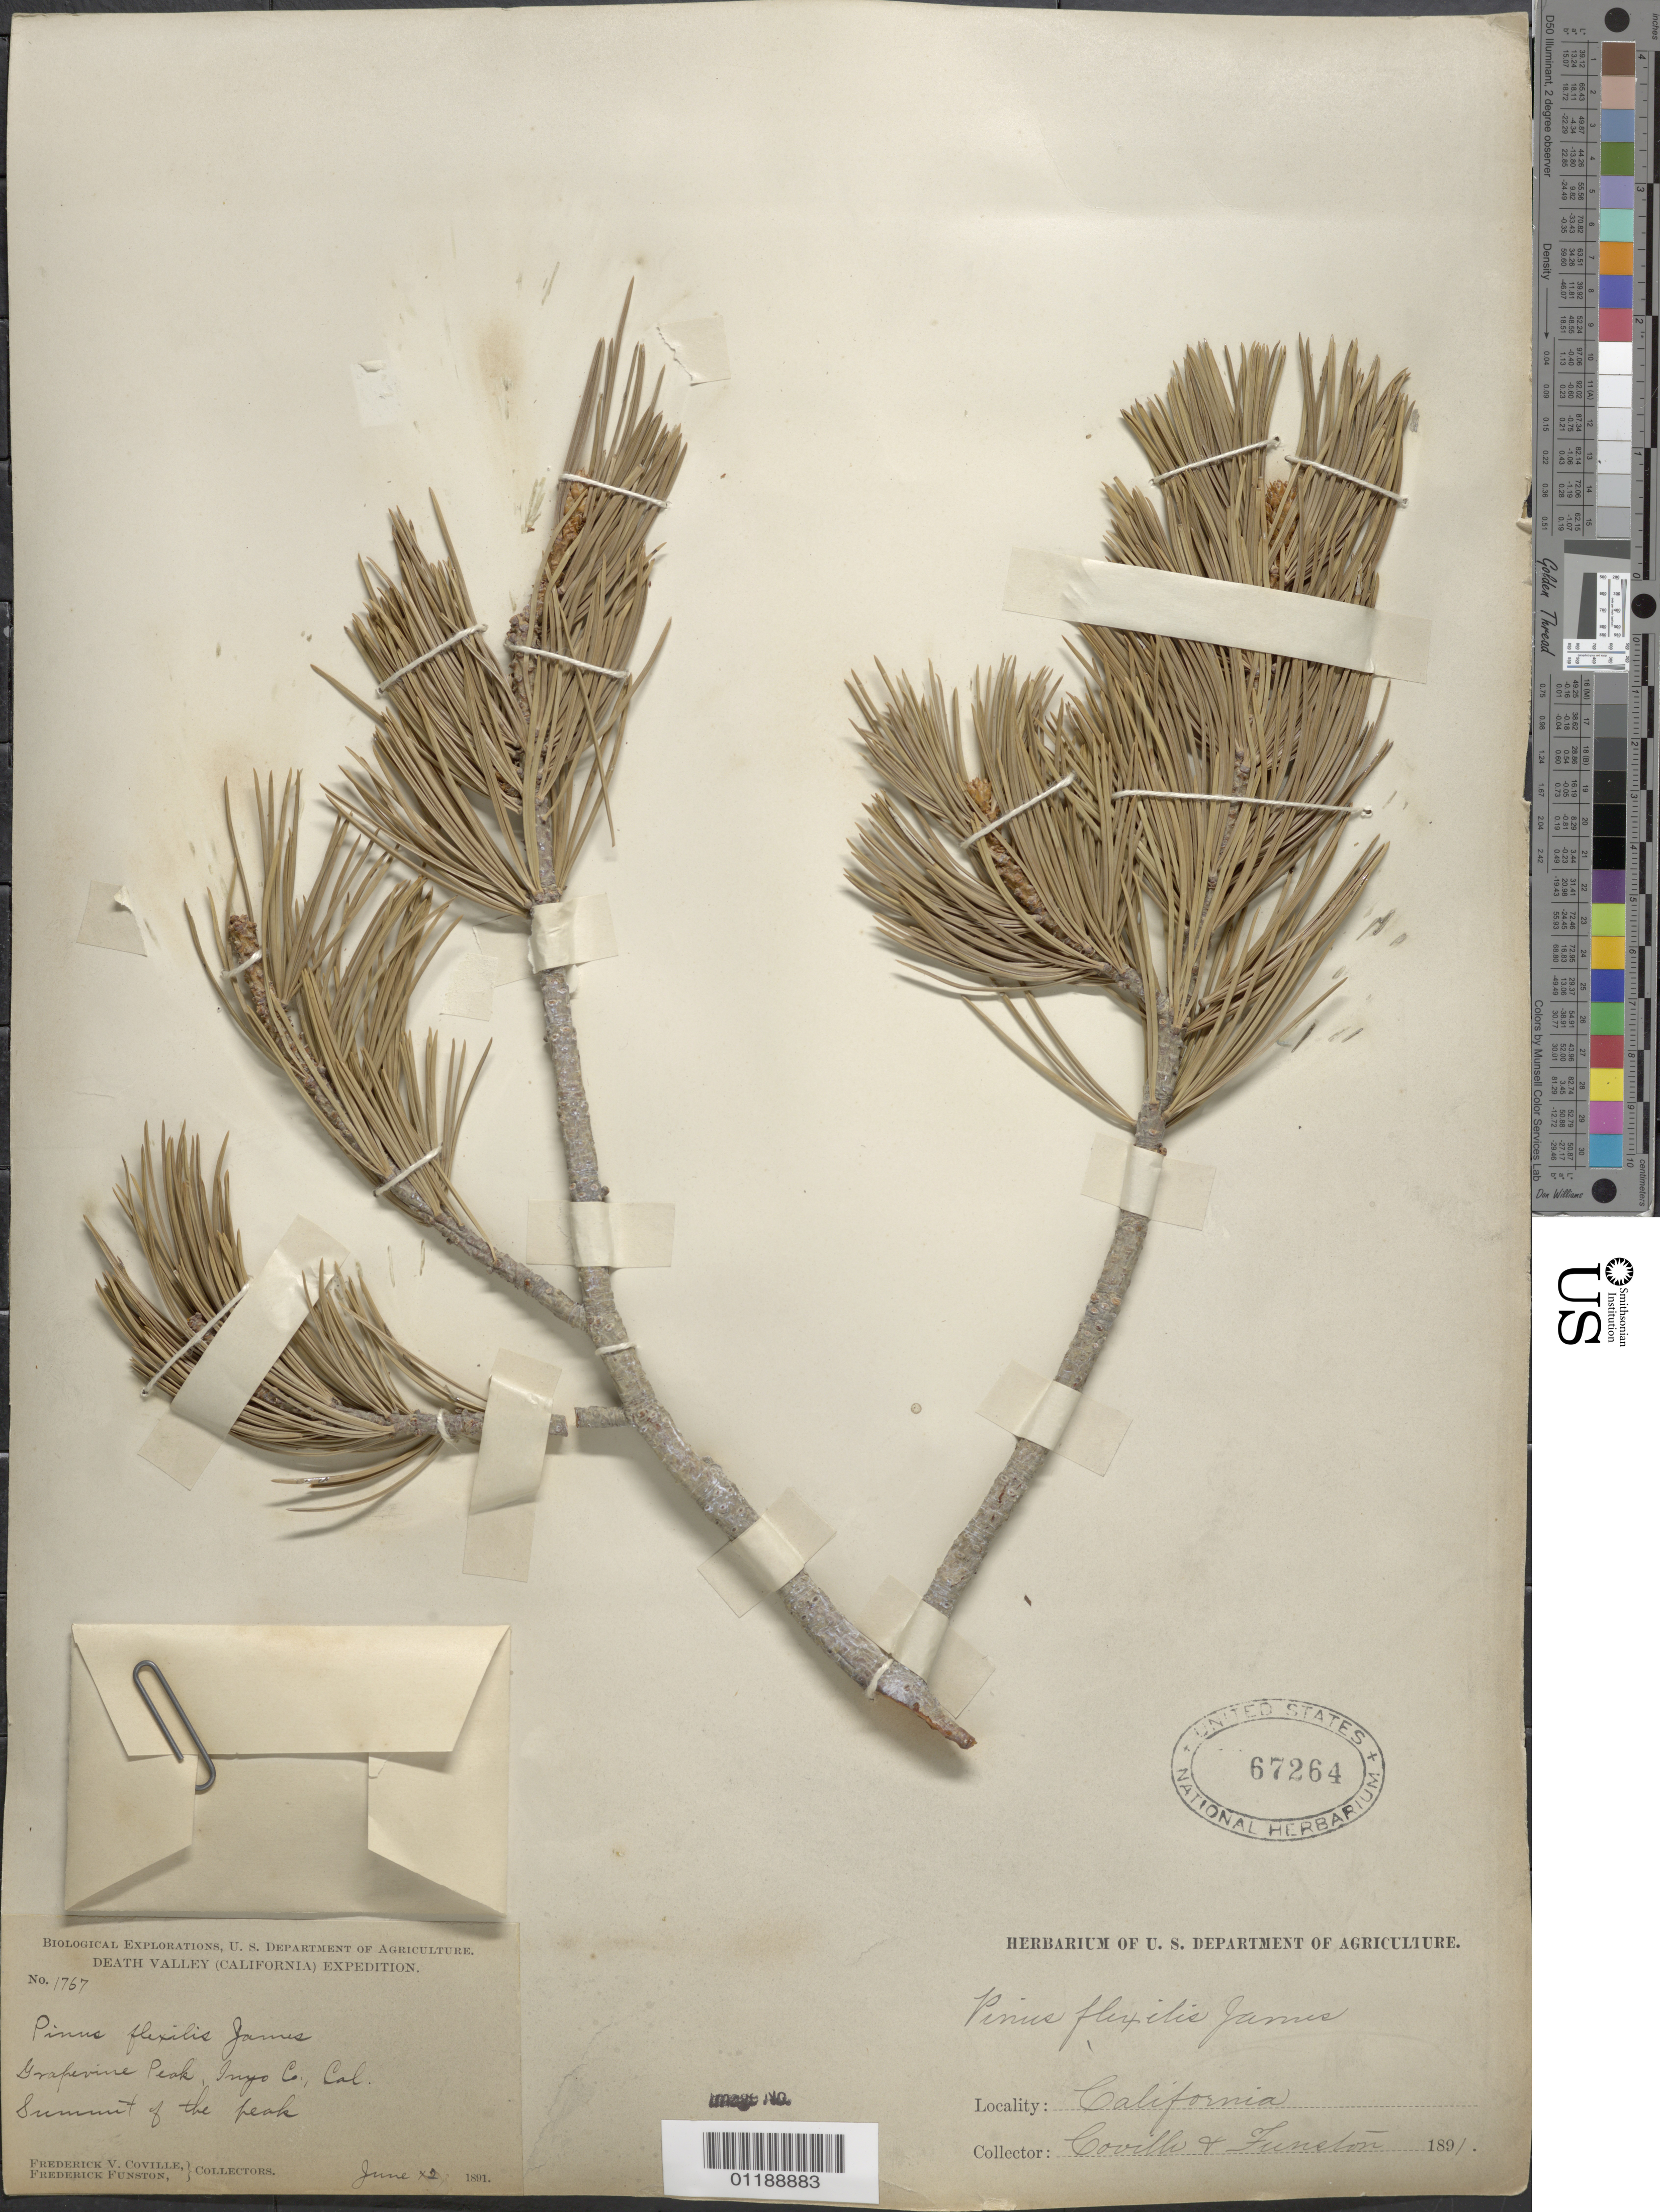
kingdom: Plantae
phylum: Tracheophyta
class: Pinopsida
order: Pinales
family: Pinaceae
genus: Pinus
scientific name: Pinus flexilis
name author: E. James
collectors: F. V. Coville & F. Funston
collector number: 1767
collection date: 1891-06-12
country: United States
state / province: California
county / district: Inyo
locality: Grapevine Peak, summit of the peak.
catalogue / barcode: US 67264